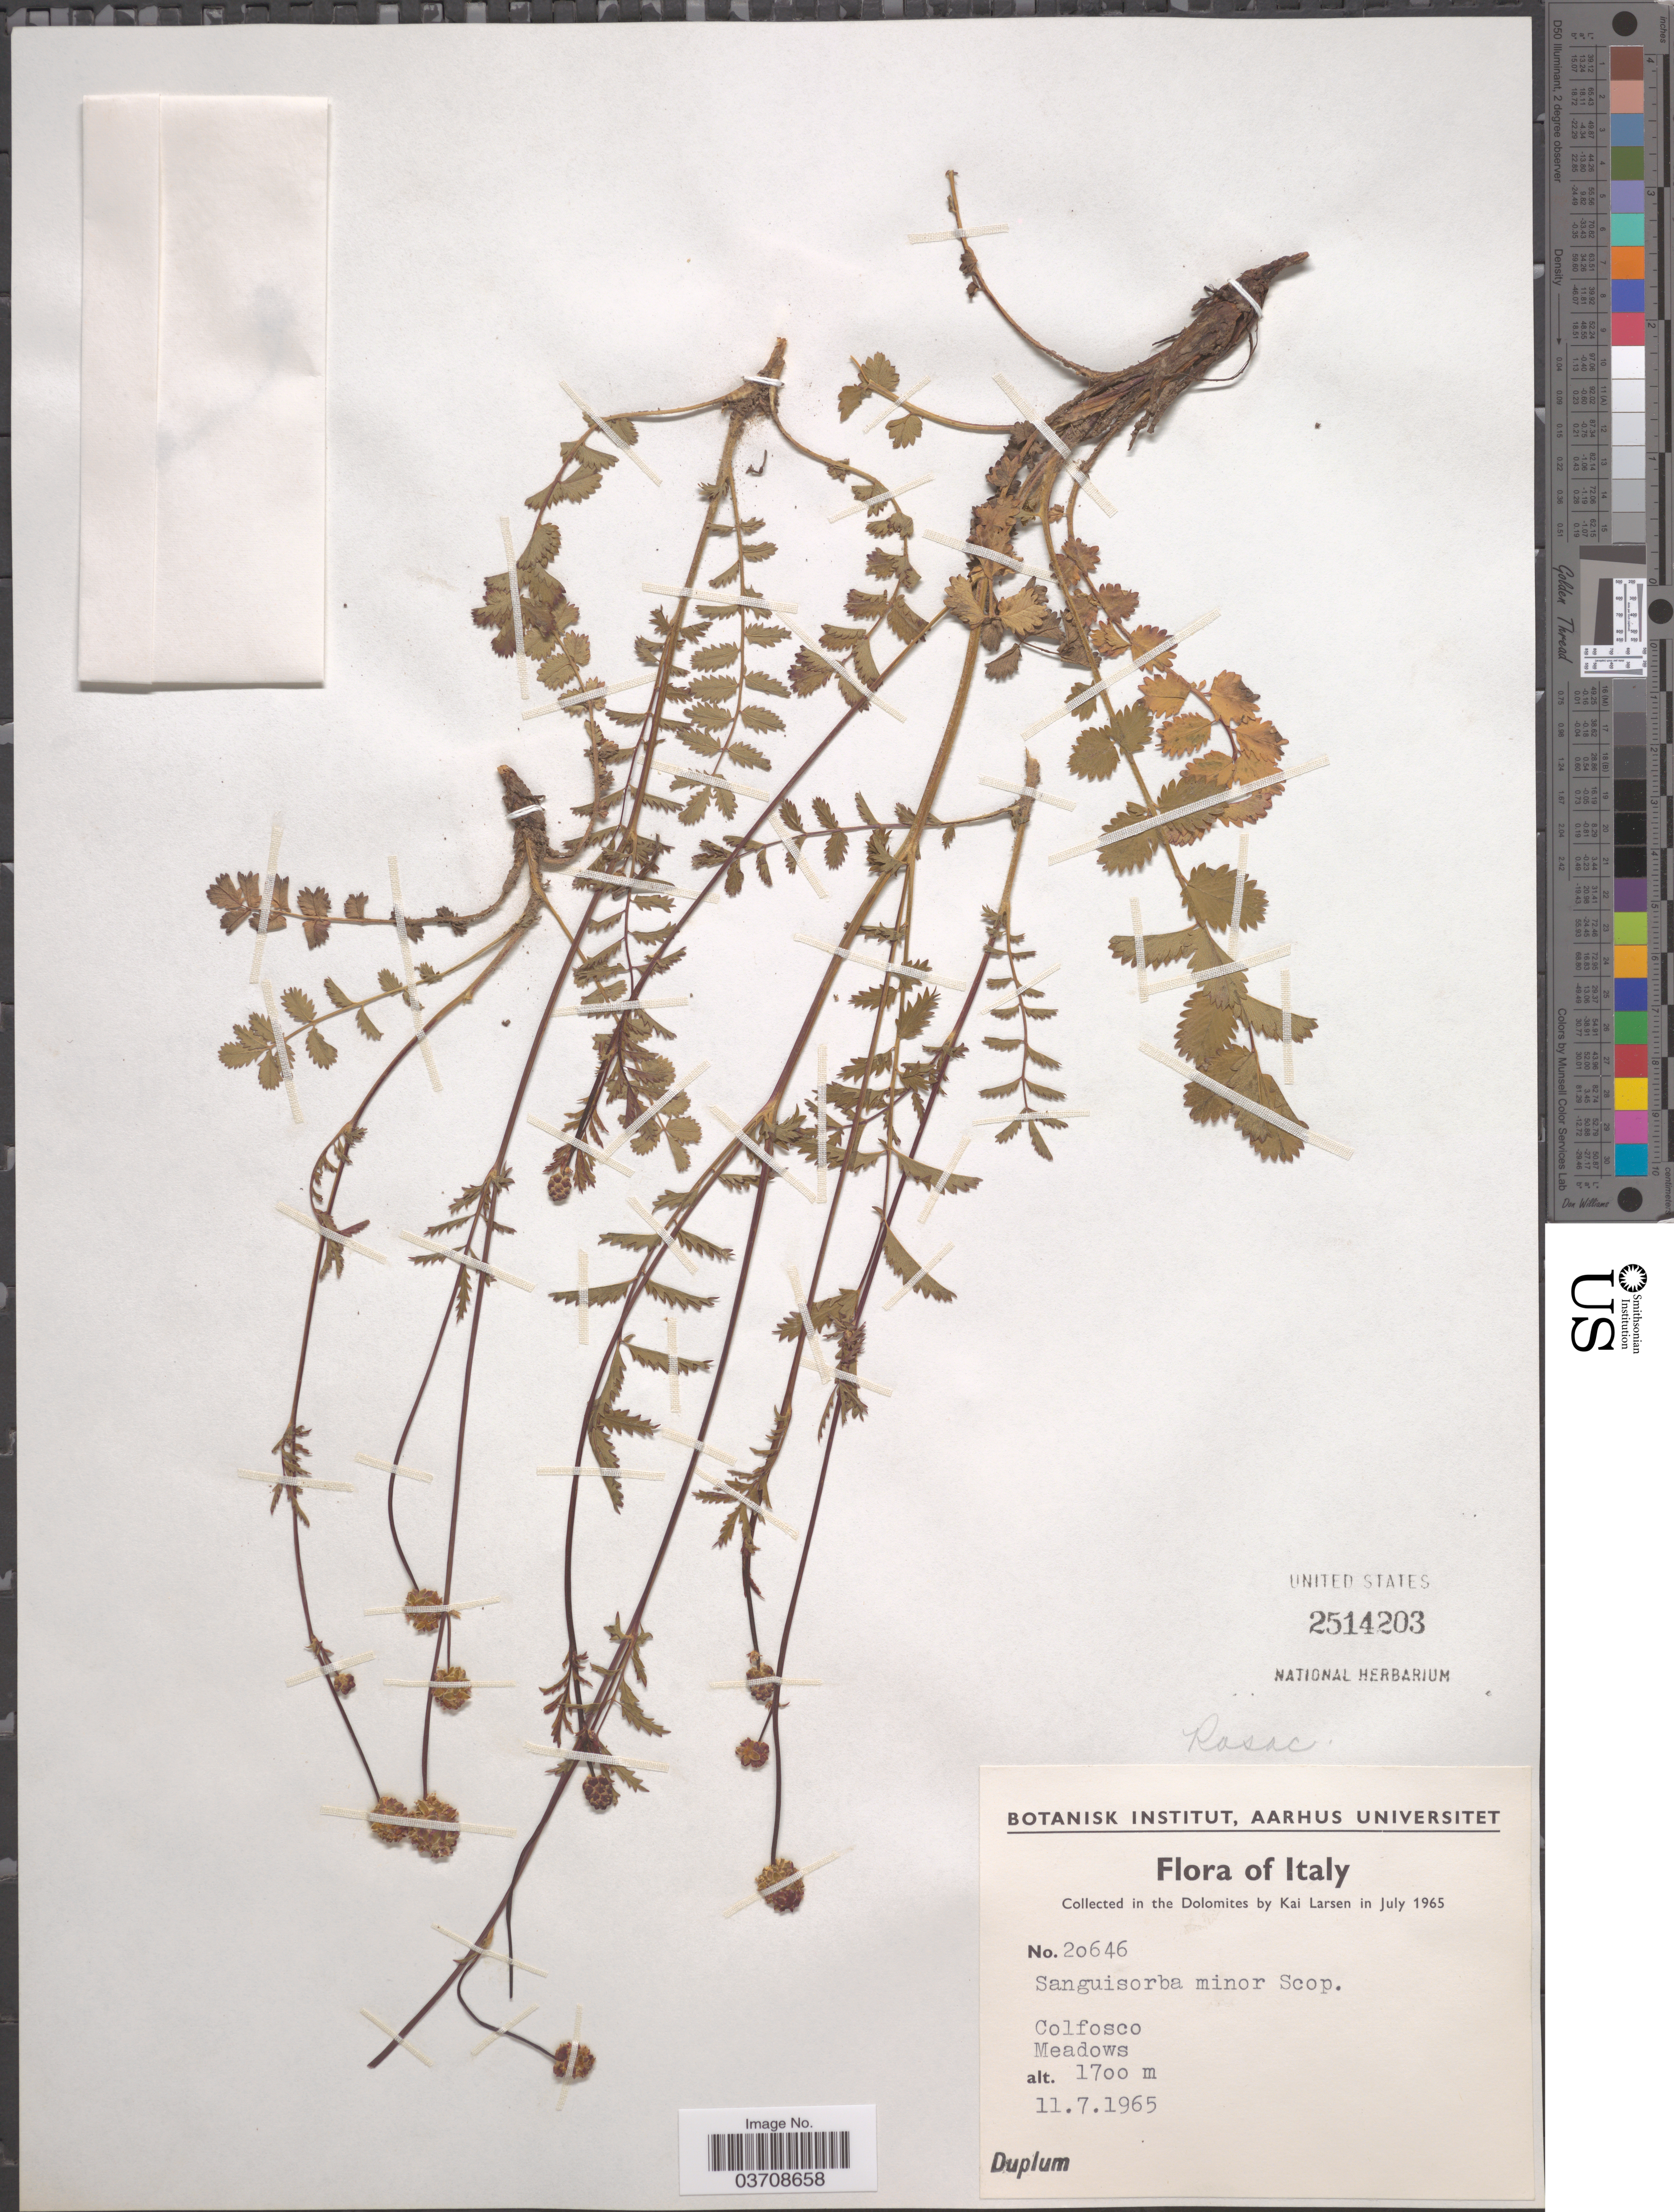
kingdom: Plantae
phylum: Tracheophyta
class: Magnoliopsida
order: Rosales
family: Rosaceae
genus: Sanguisorba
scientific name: Sanguisorba minor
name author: Scop.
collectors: K. Larsen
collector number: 20646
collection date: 1965-07-11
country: Italy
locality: The Dolomites. Colfosco.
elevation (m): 1700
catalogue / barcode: US 2514203